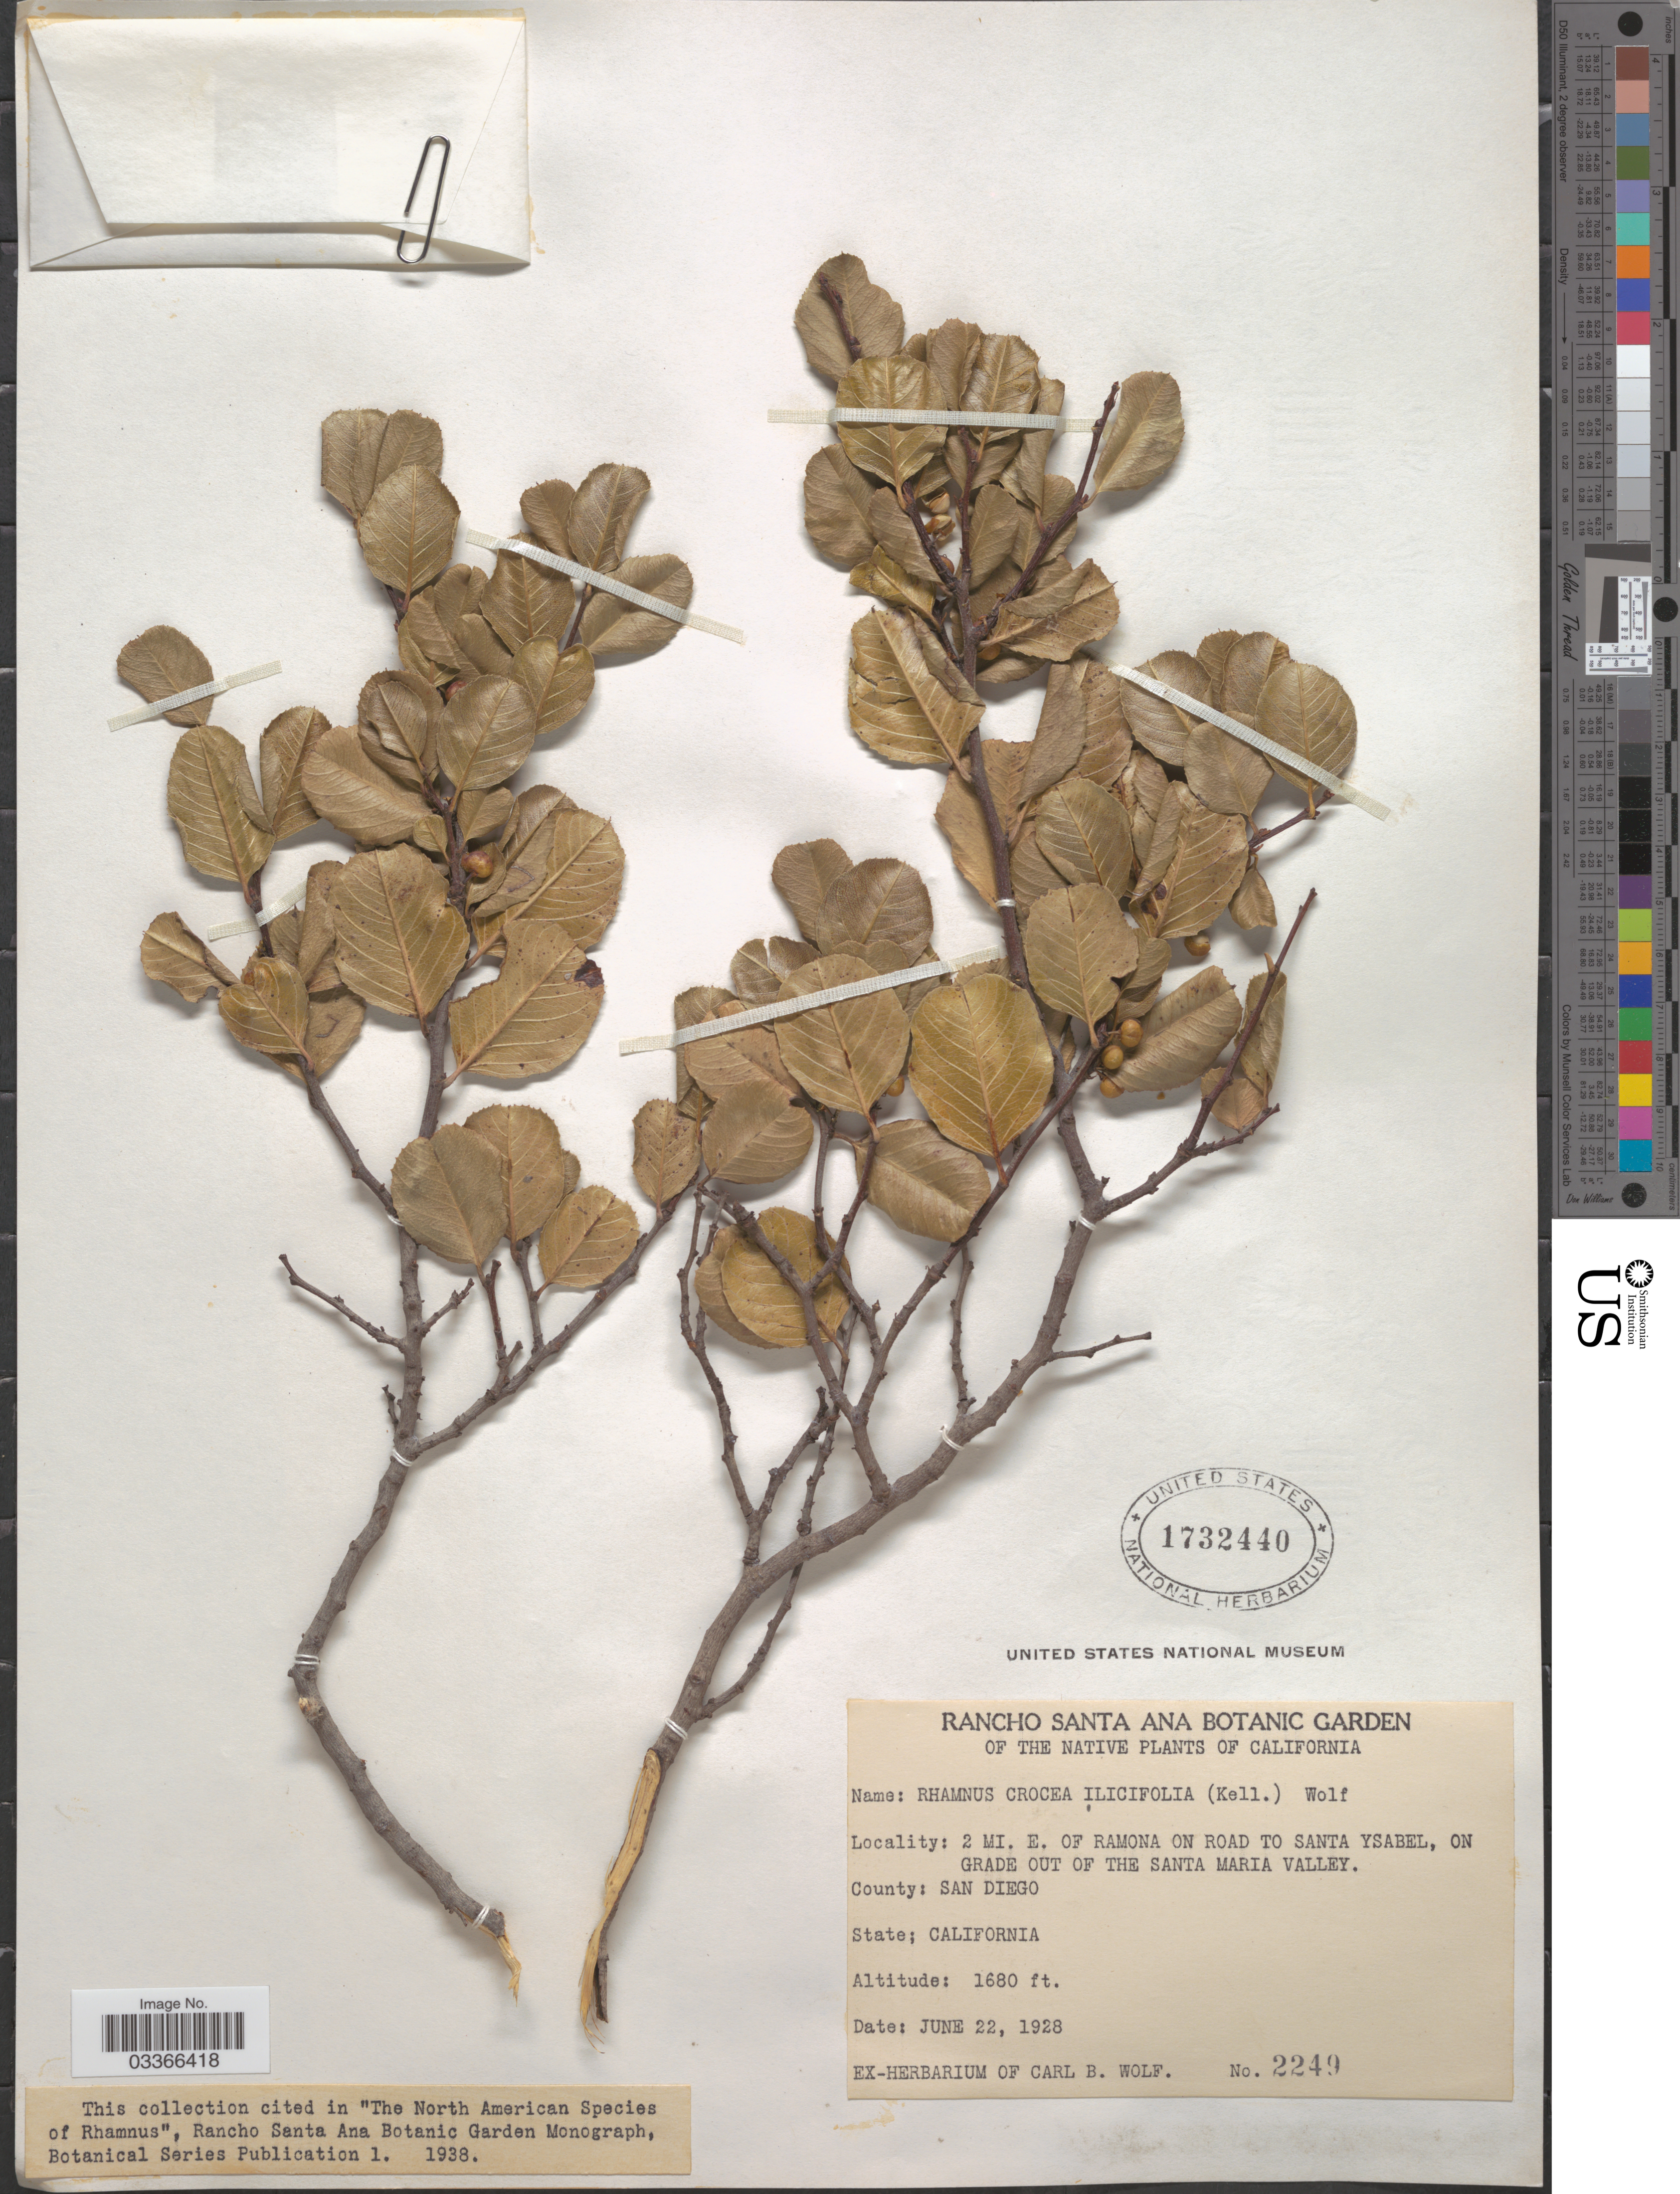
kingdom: Plantae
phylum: Tracheophyta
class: Magnoliopsida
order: Rosales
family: Rhamnaceae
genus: Rhamnus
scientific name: Rhamnus crocea var. ilicifolia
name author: (Kellogg) Greene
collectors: ex herb. Carl B. Wolf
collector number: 2249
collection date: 1928-06-22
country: United States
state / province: California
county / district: San Diego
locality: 2 mi. E. of Ramona on road to Santa Ysabel, on grade out of the Santa Maria Valley. County: San Diego.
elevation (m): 512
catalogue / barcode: US 1732440